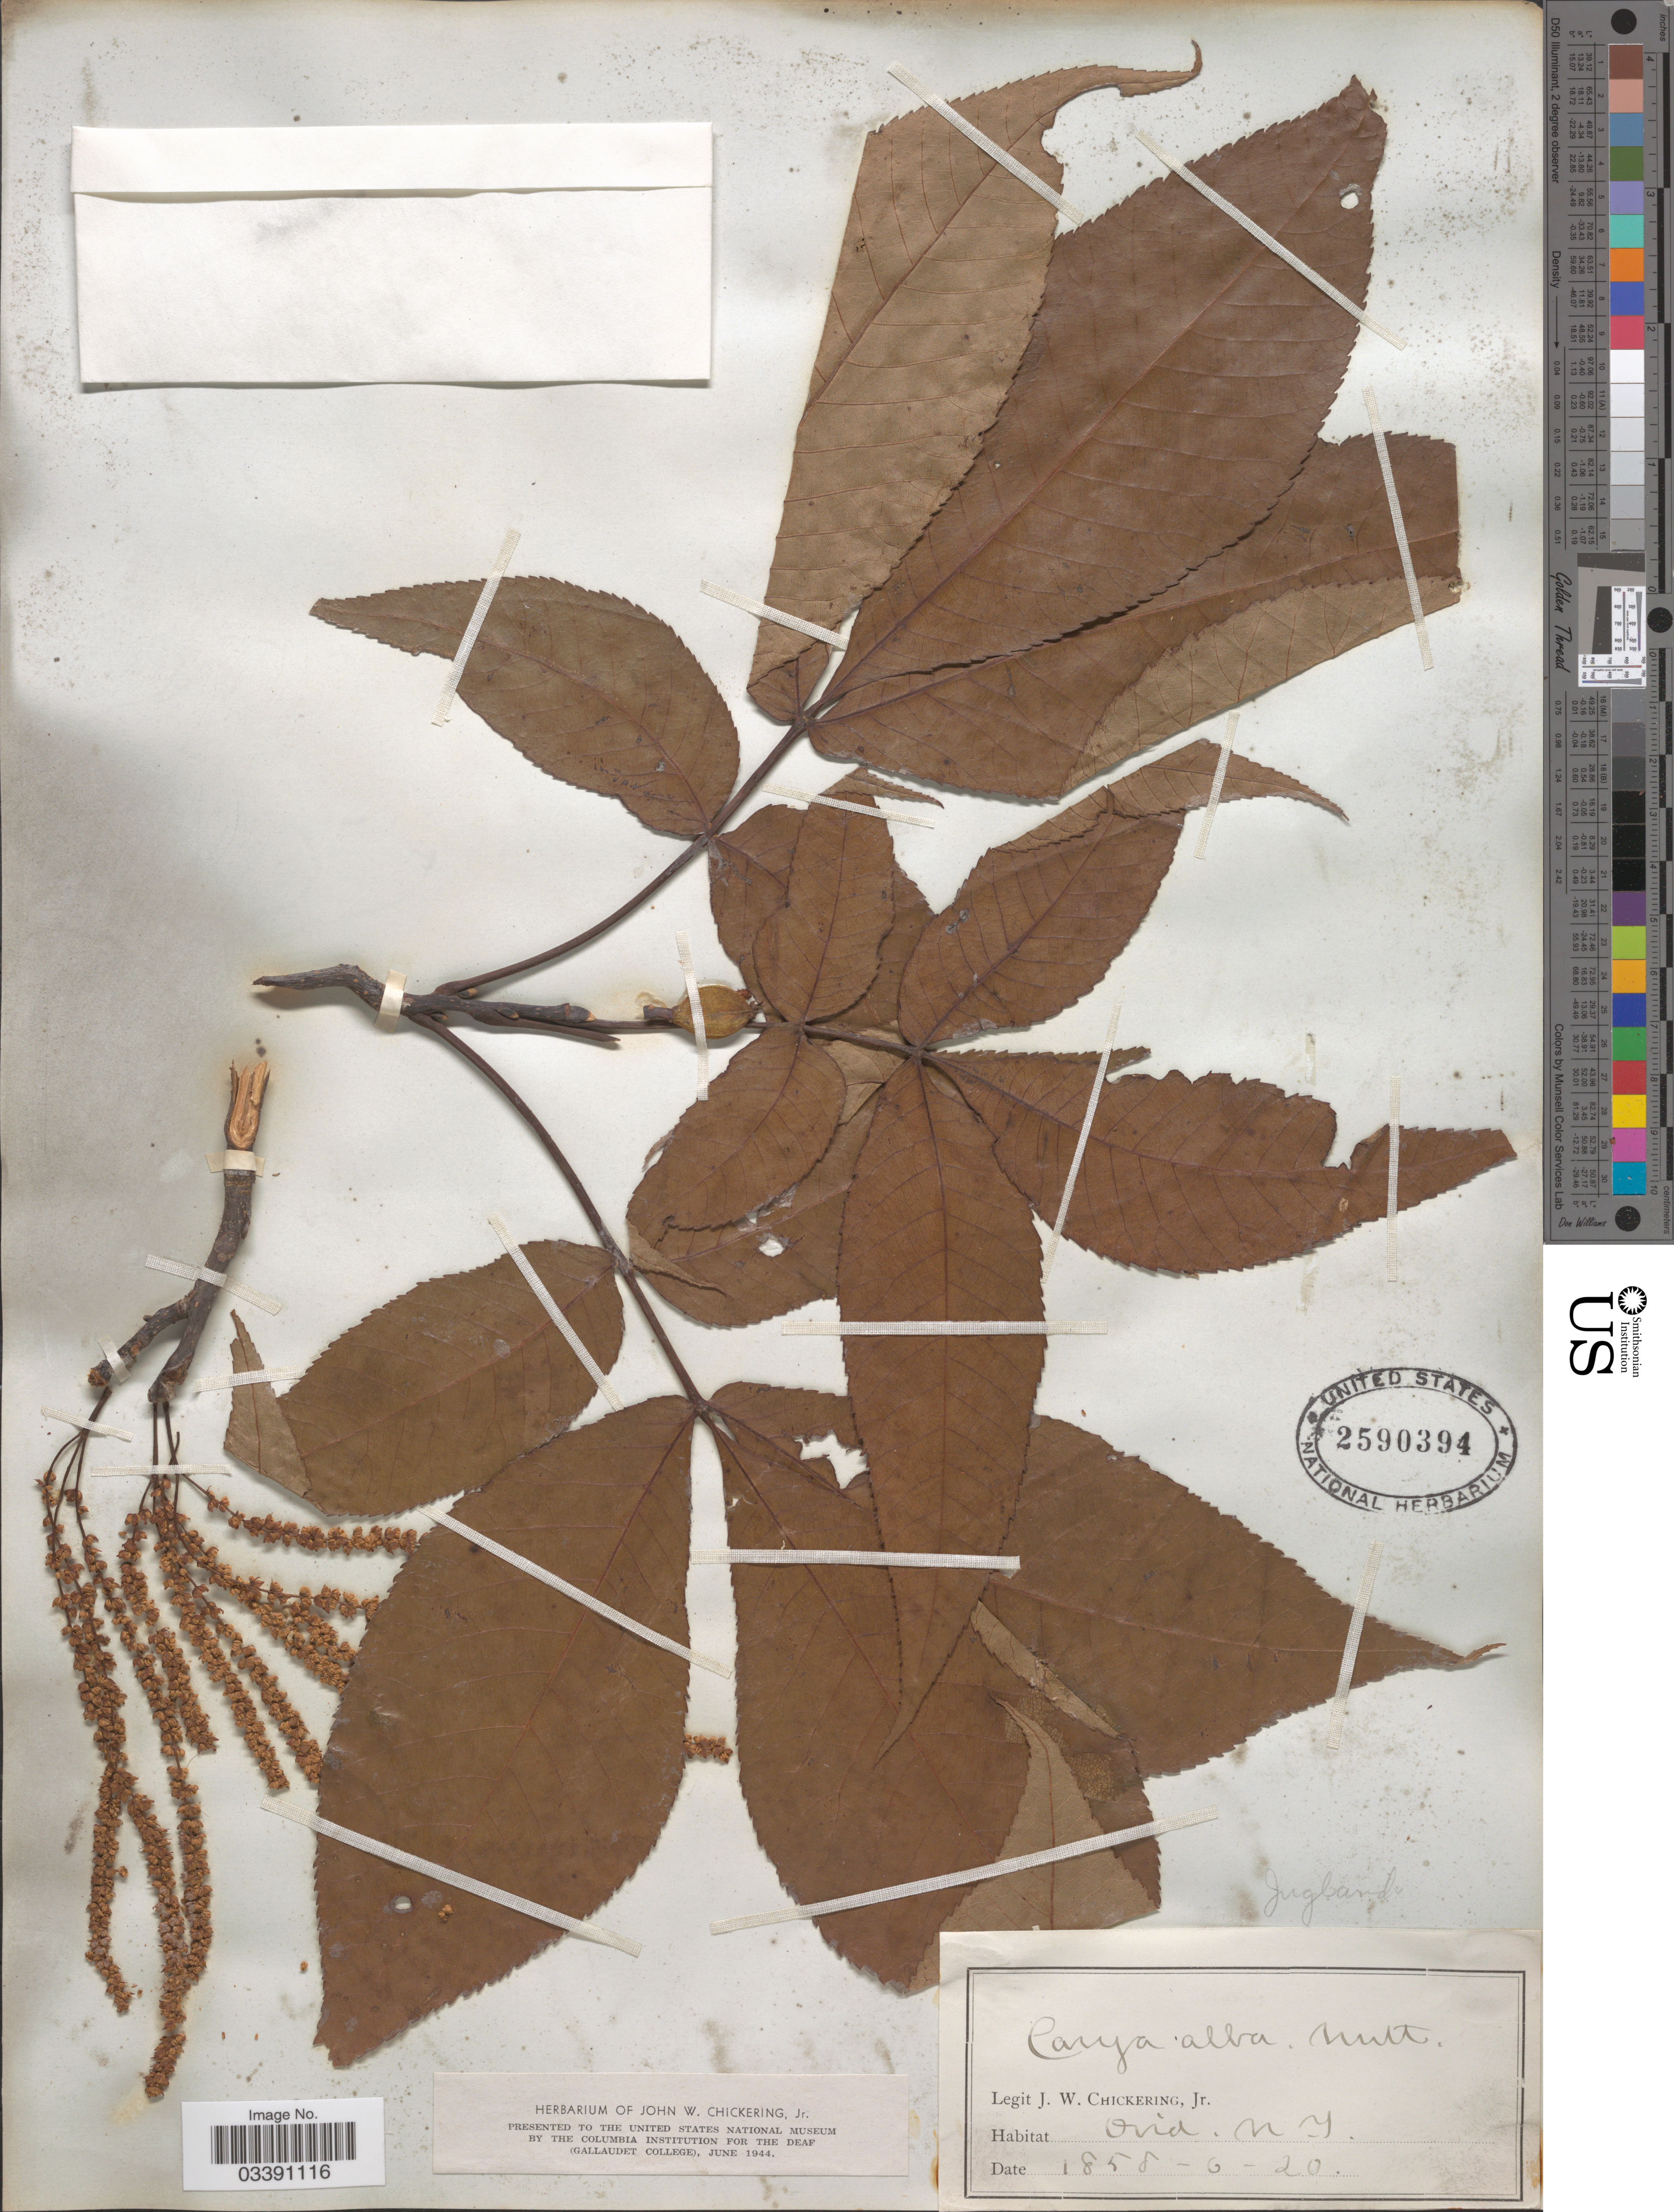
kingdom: Plantae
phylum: Tracheophyta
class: Magnoliopsida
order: Fagales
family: Juglandaceae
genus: Carya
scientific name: Carya alba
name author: (L.) Nutt.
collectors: J. Chickering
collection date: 1858-06-20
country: United States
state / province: New York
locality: Ovid.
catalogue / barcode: US 2590394